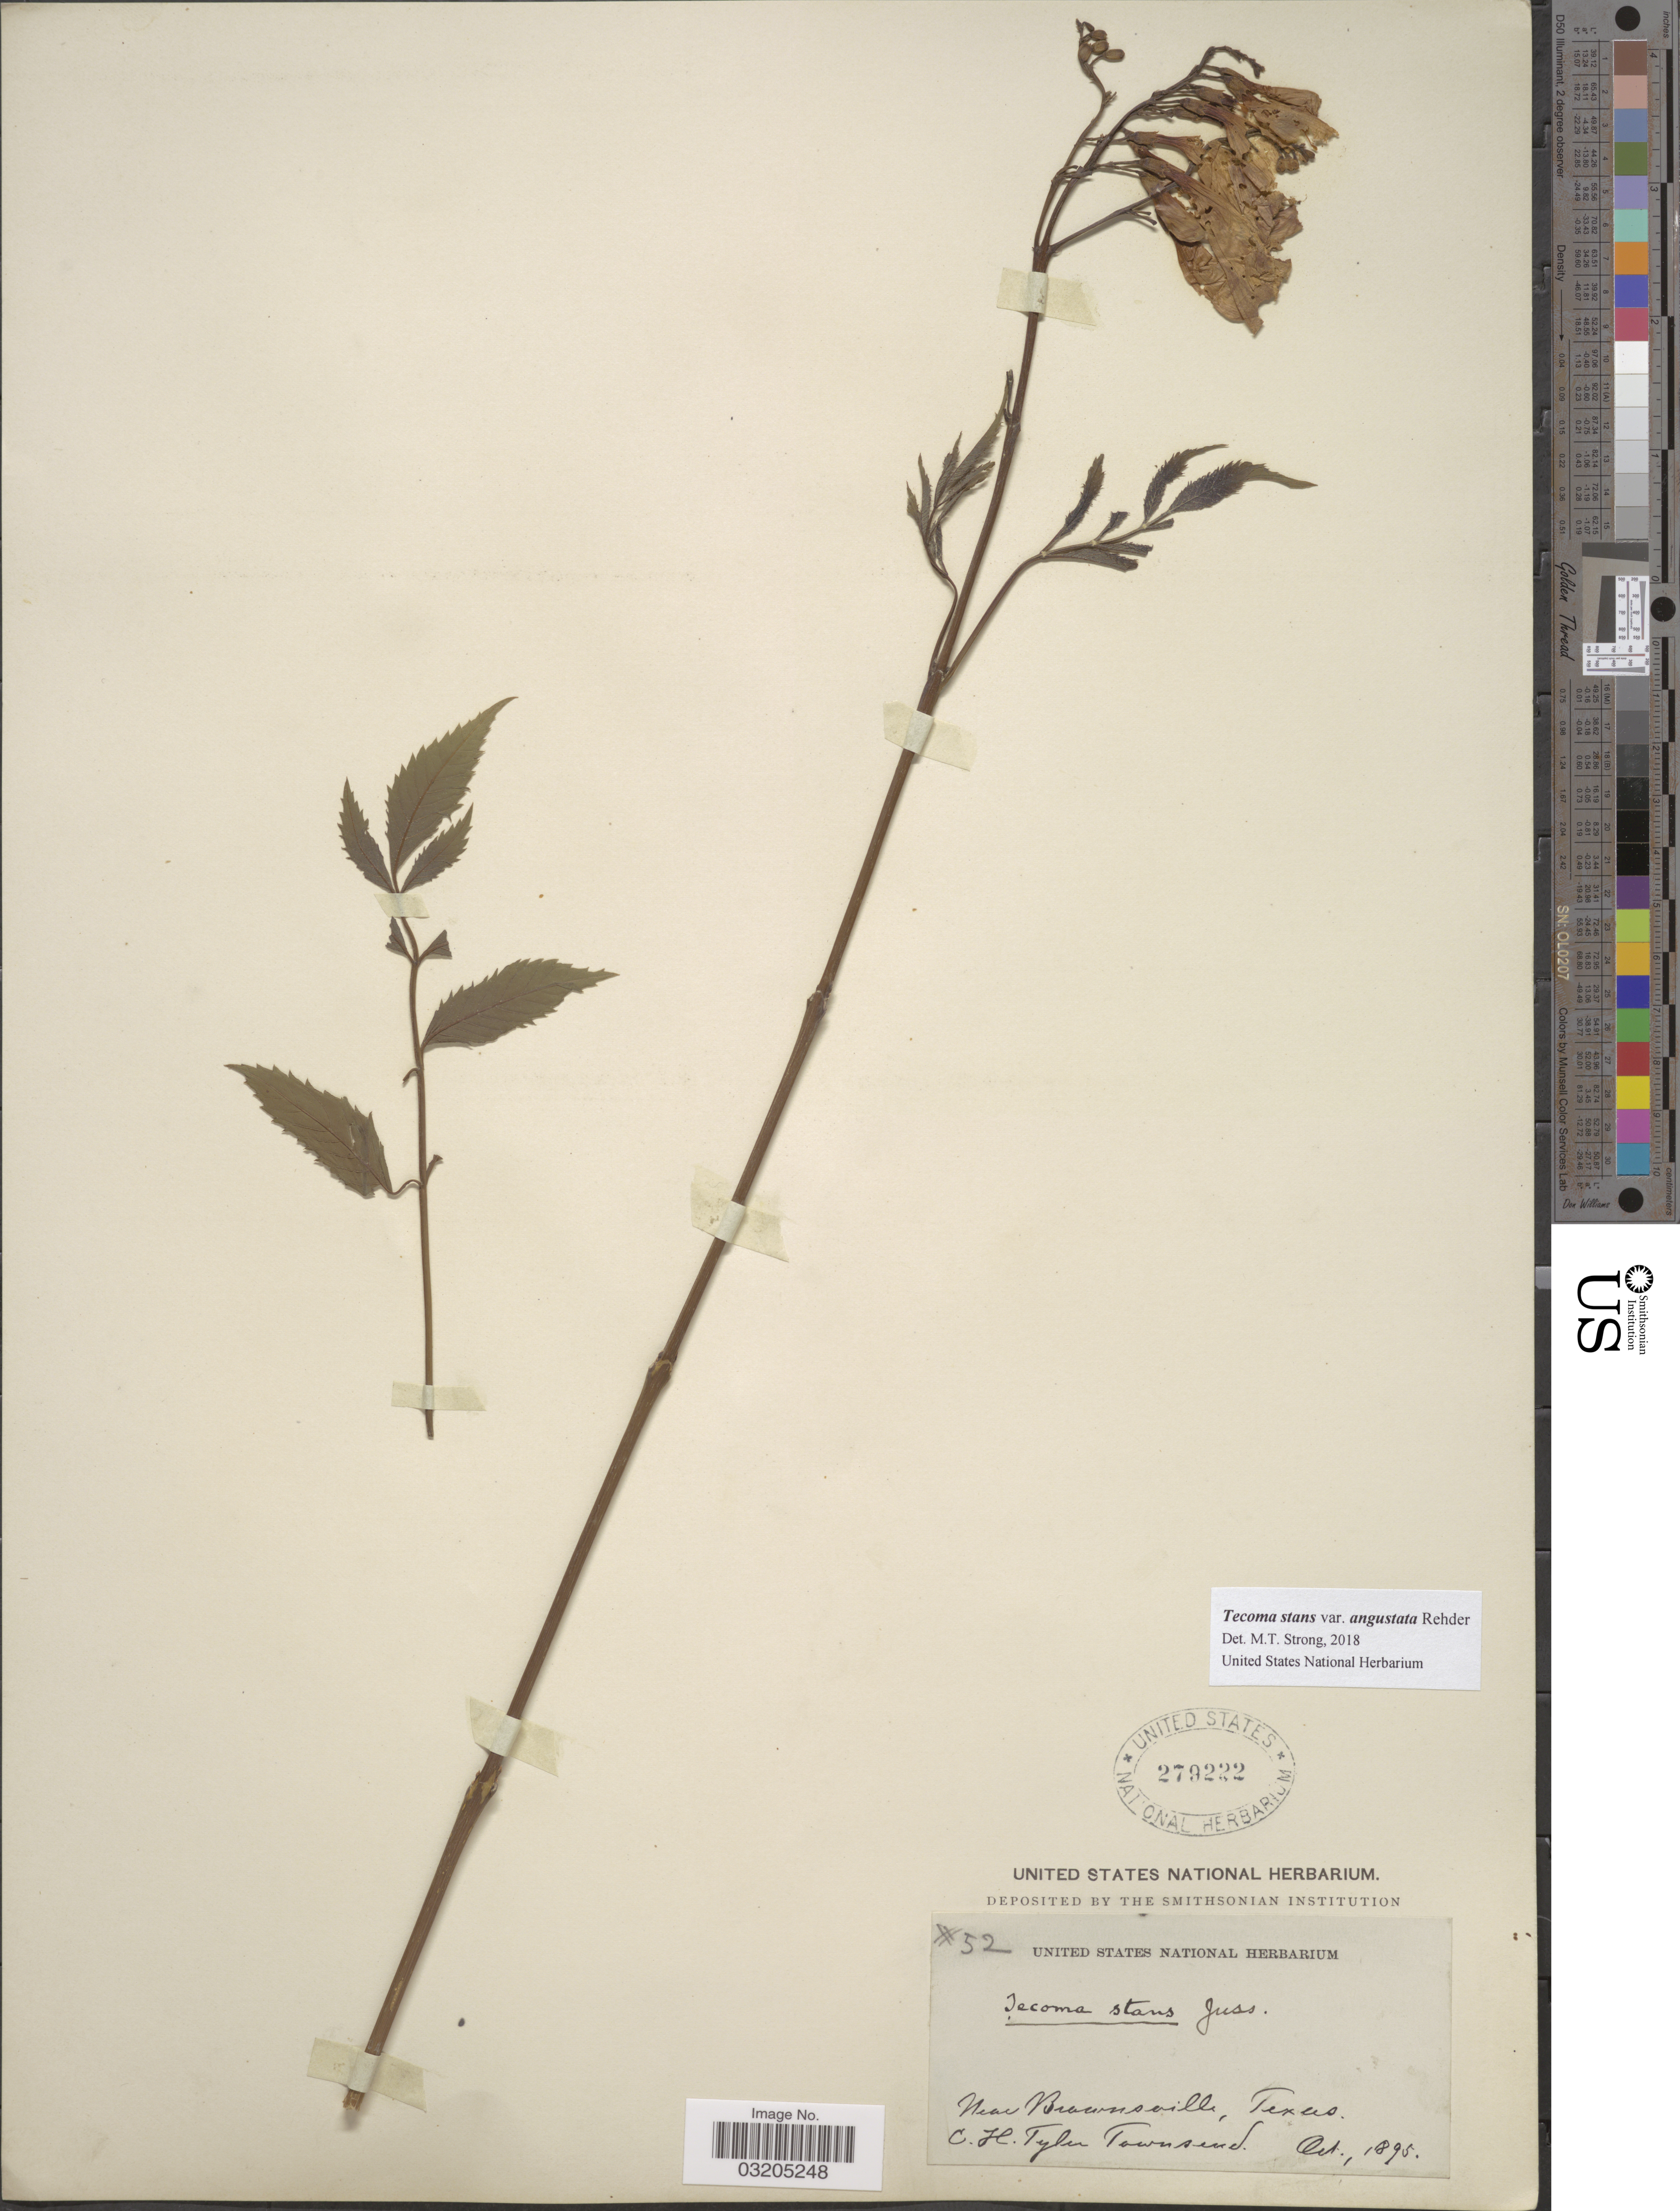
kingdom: Plantae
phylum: Tracheophyta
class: Magnoliopsida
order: Lamiales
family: Bignoniaceae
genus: Tecoma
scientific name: Tecoma stans var. angustata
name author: Rehder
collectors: C. H. T. Townsend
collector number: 52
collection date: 1895-10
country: United States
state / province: Texas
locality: Near brownsville.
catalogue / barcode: US 279222